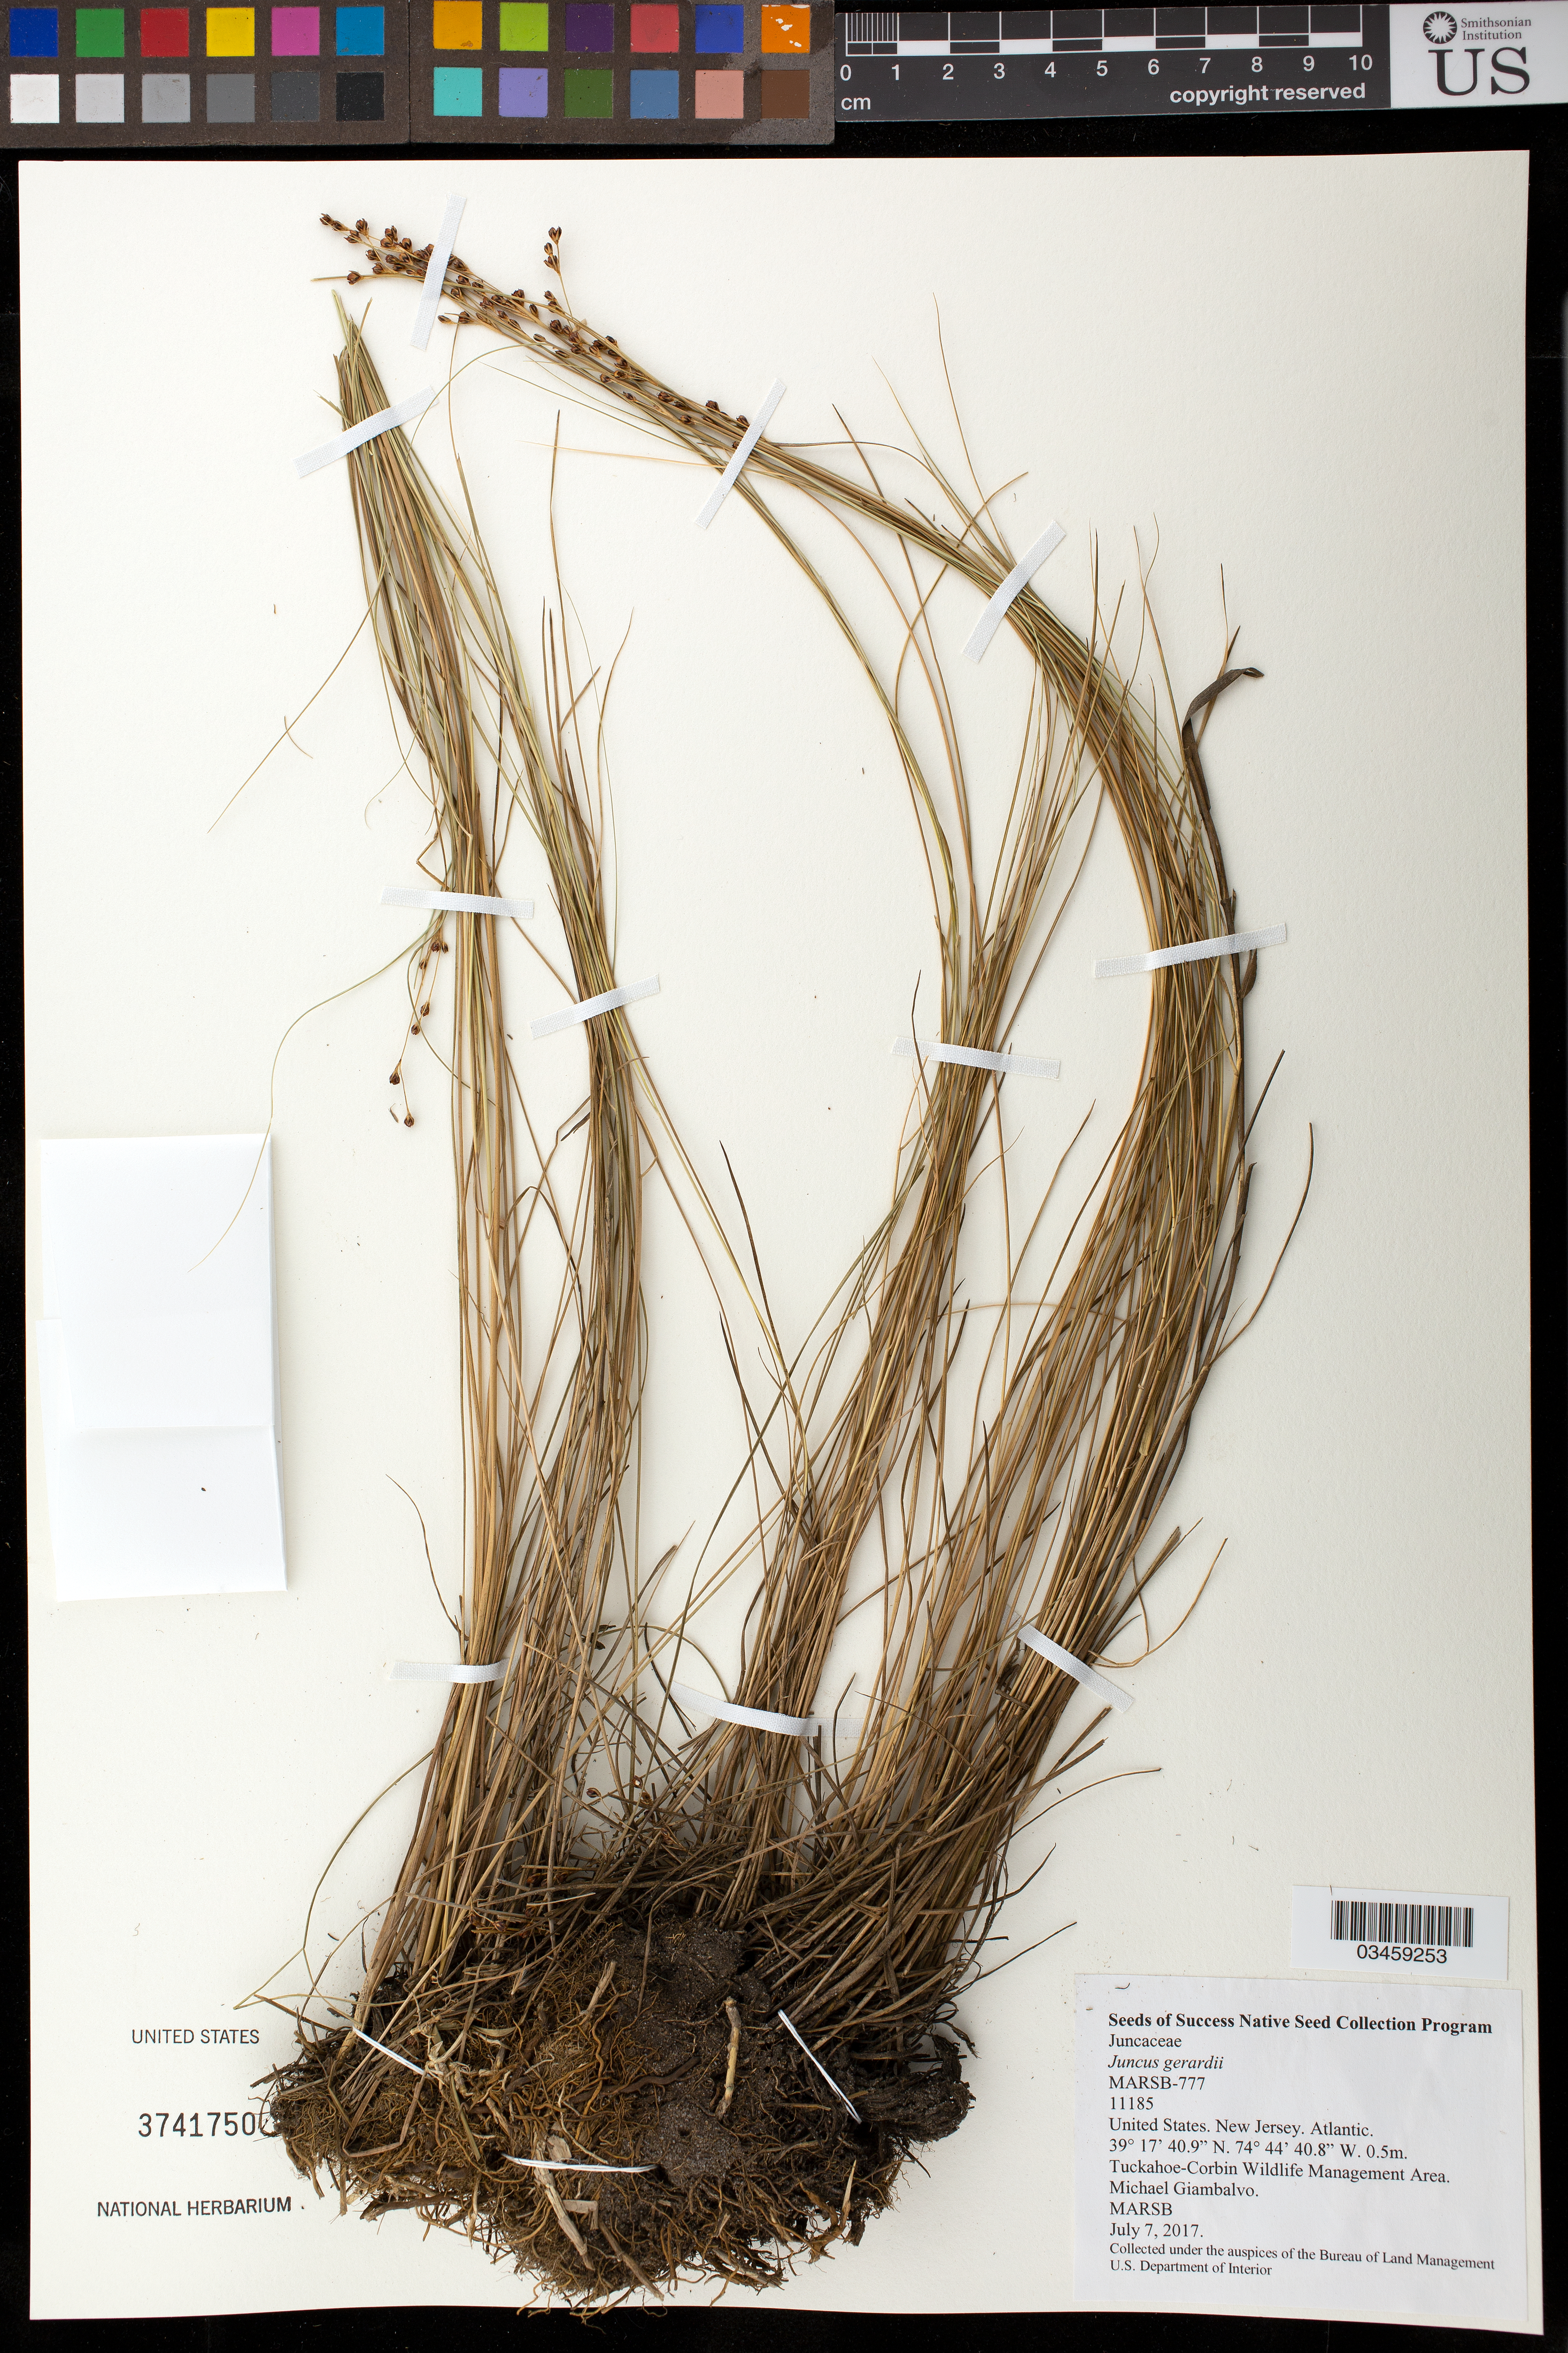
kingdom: Plantae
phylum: Tracheophyta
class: Liliopsida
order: Poales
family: Juncaceae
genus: Juncus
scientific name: Juncus gerardi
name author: Loisel.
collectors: M. Giambalvo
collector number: MARSB-777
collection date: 2017-07-07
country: United States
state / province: New Jersey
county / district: Atlantic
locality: Tuckahoe-Corbin Wildlife Management Area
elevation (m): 0.5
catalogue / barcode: US 3741750